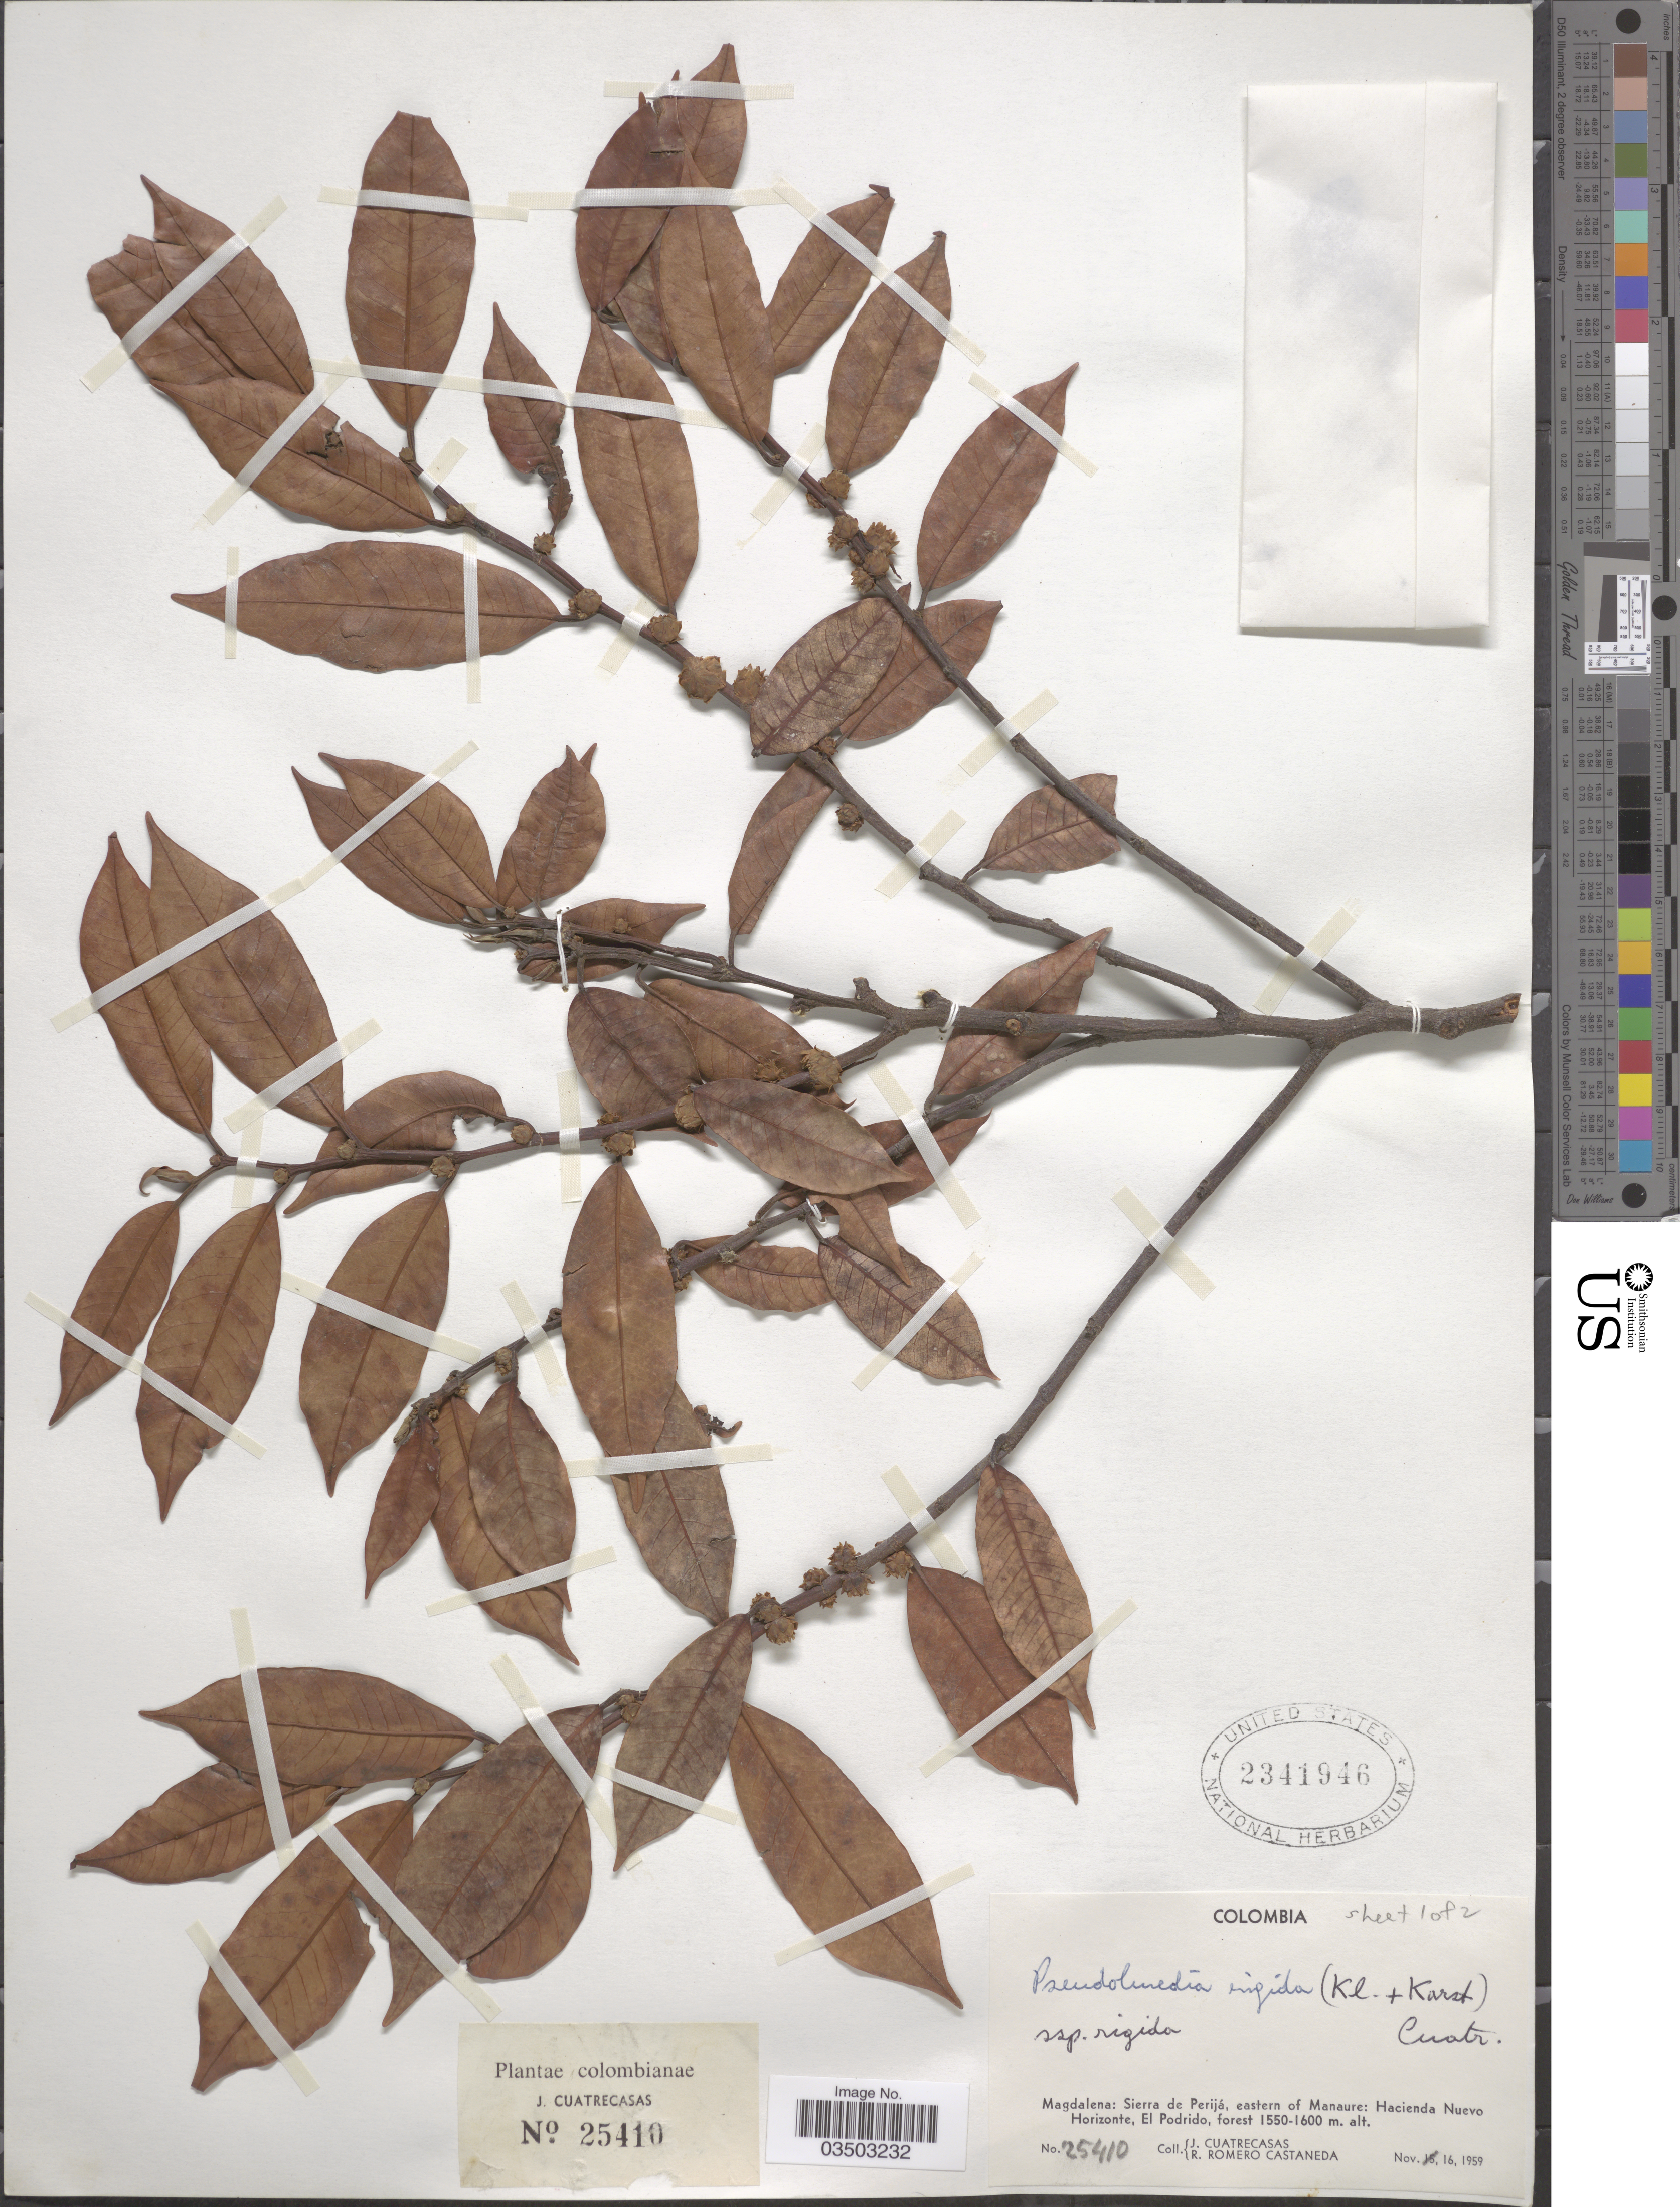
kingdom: Plantae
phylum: Tracheophyta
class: Magnoliopsida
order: Rosales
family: Moraceae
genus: Pseudolmedia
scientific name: Pseudolmedia rigida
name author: (Klotzsch & H. Karst.) Cuatrec.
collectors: J. Cuatrecasas & R. Romero Castañeda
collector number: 25410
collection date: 1959-11-16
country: Colombia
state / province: Magdalena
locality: Sierra de Perijá, eastern of Manaure: Hacienda Nuevo Horizonte, El Podrido.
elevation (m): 1550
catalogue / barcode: US 2341946